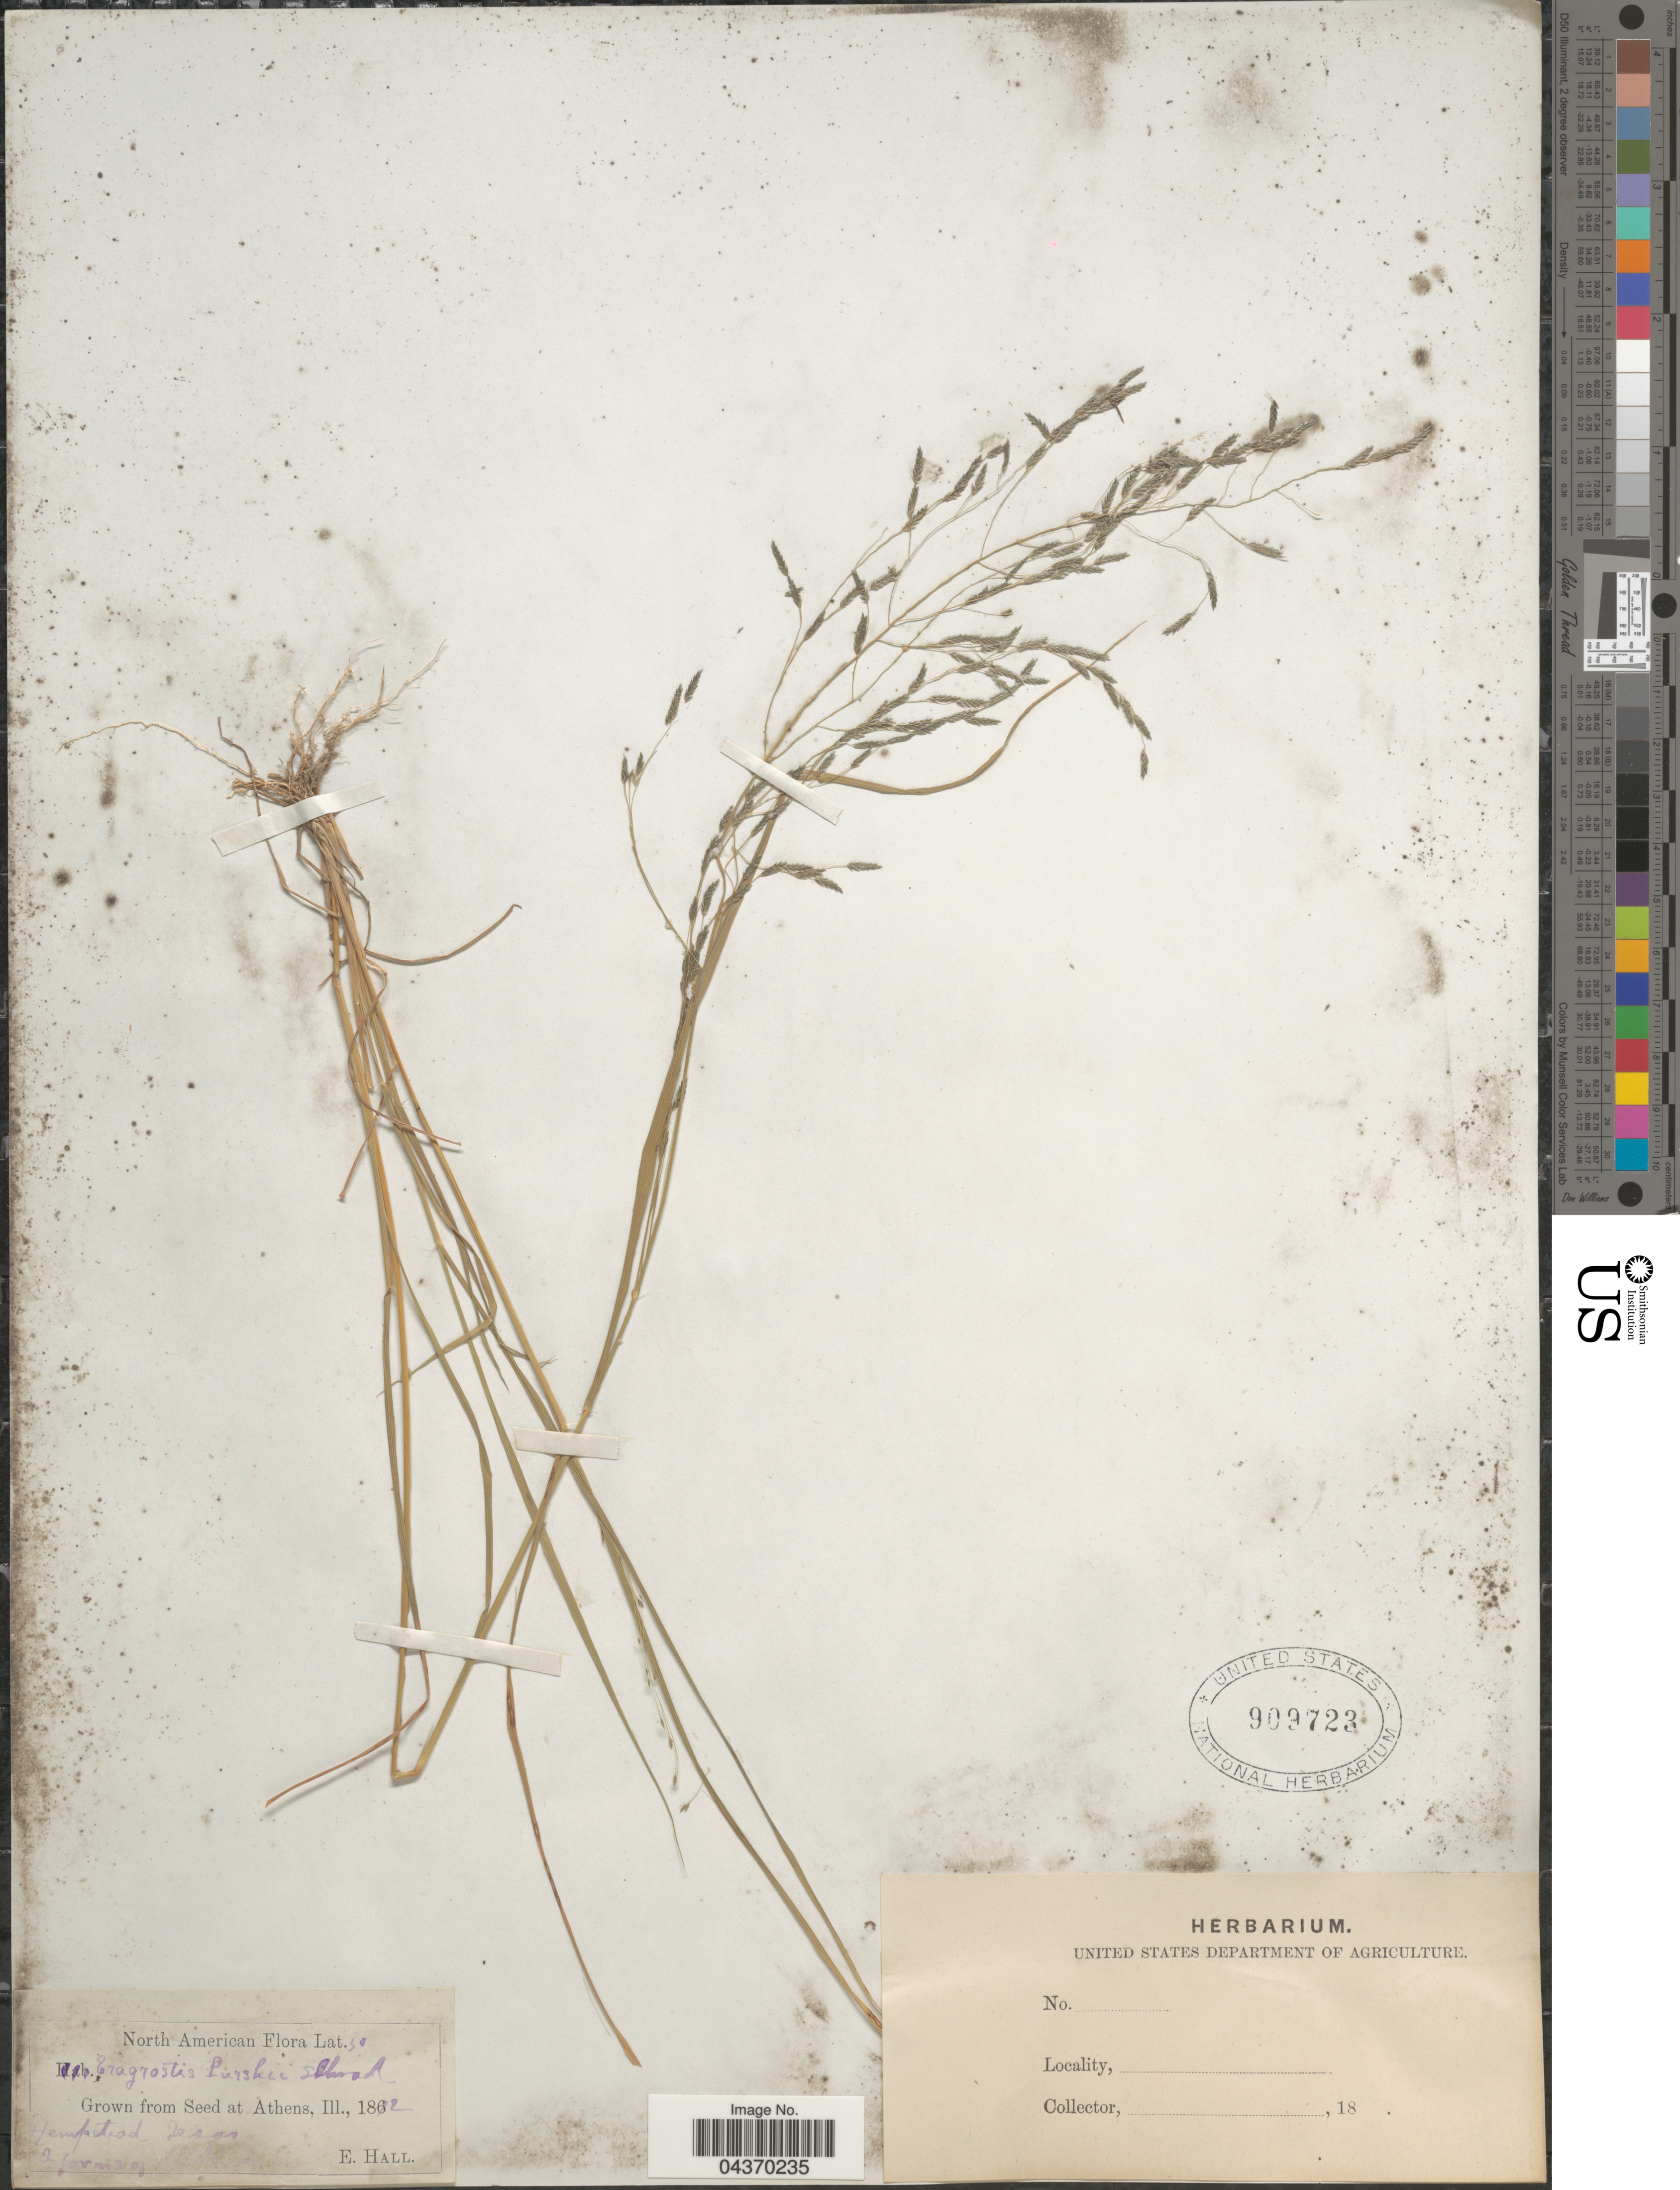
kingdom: Plantae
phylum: Tracheophyta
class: Liliopsida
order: Poales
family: Poaceae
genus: Eragrostis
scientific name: Eragrostis pectinacea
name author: (Michx.) Nees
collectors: E. Hall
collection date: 1862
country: United States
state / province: Illinois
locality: Athens.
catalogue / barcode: US 909723